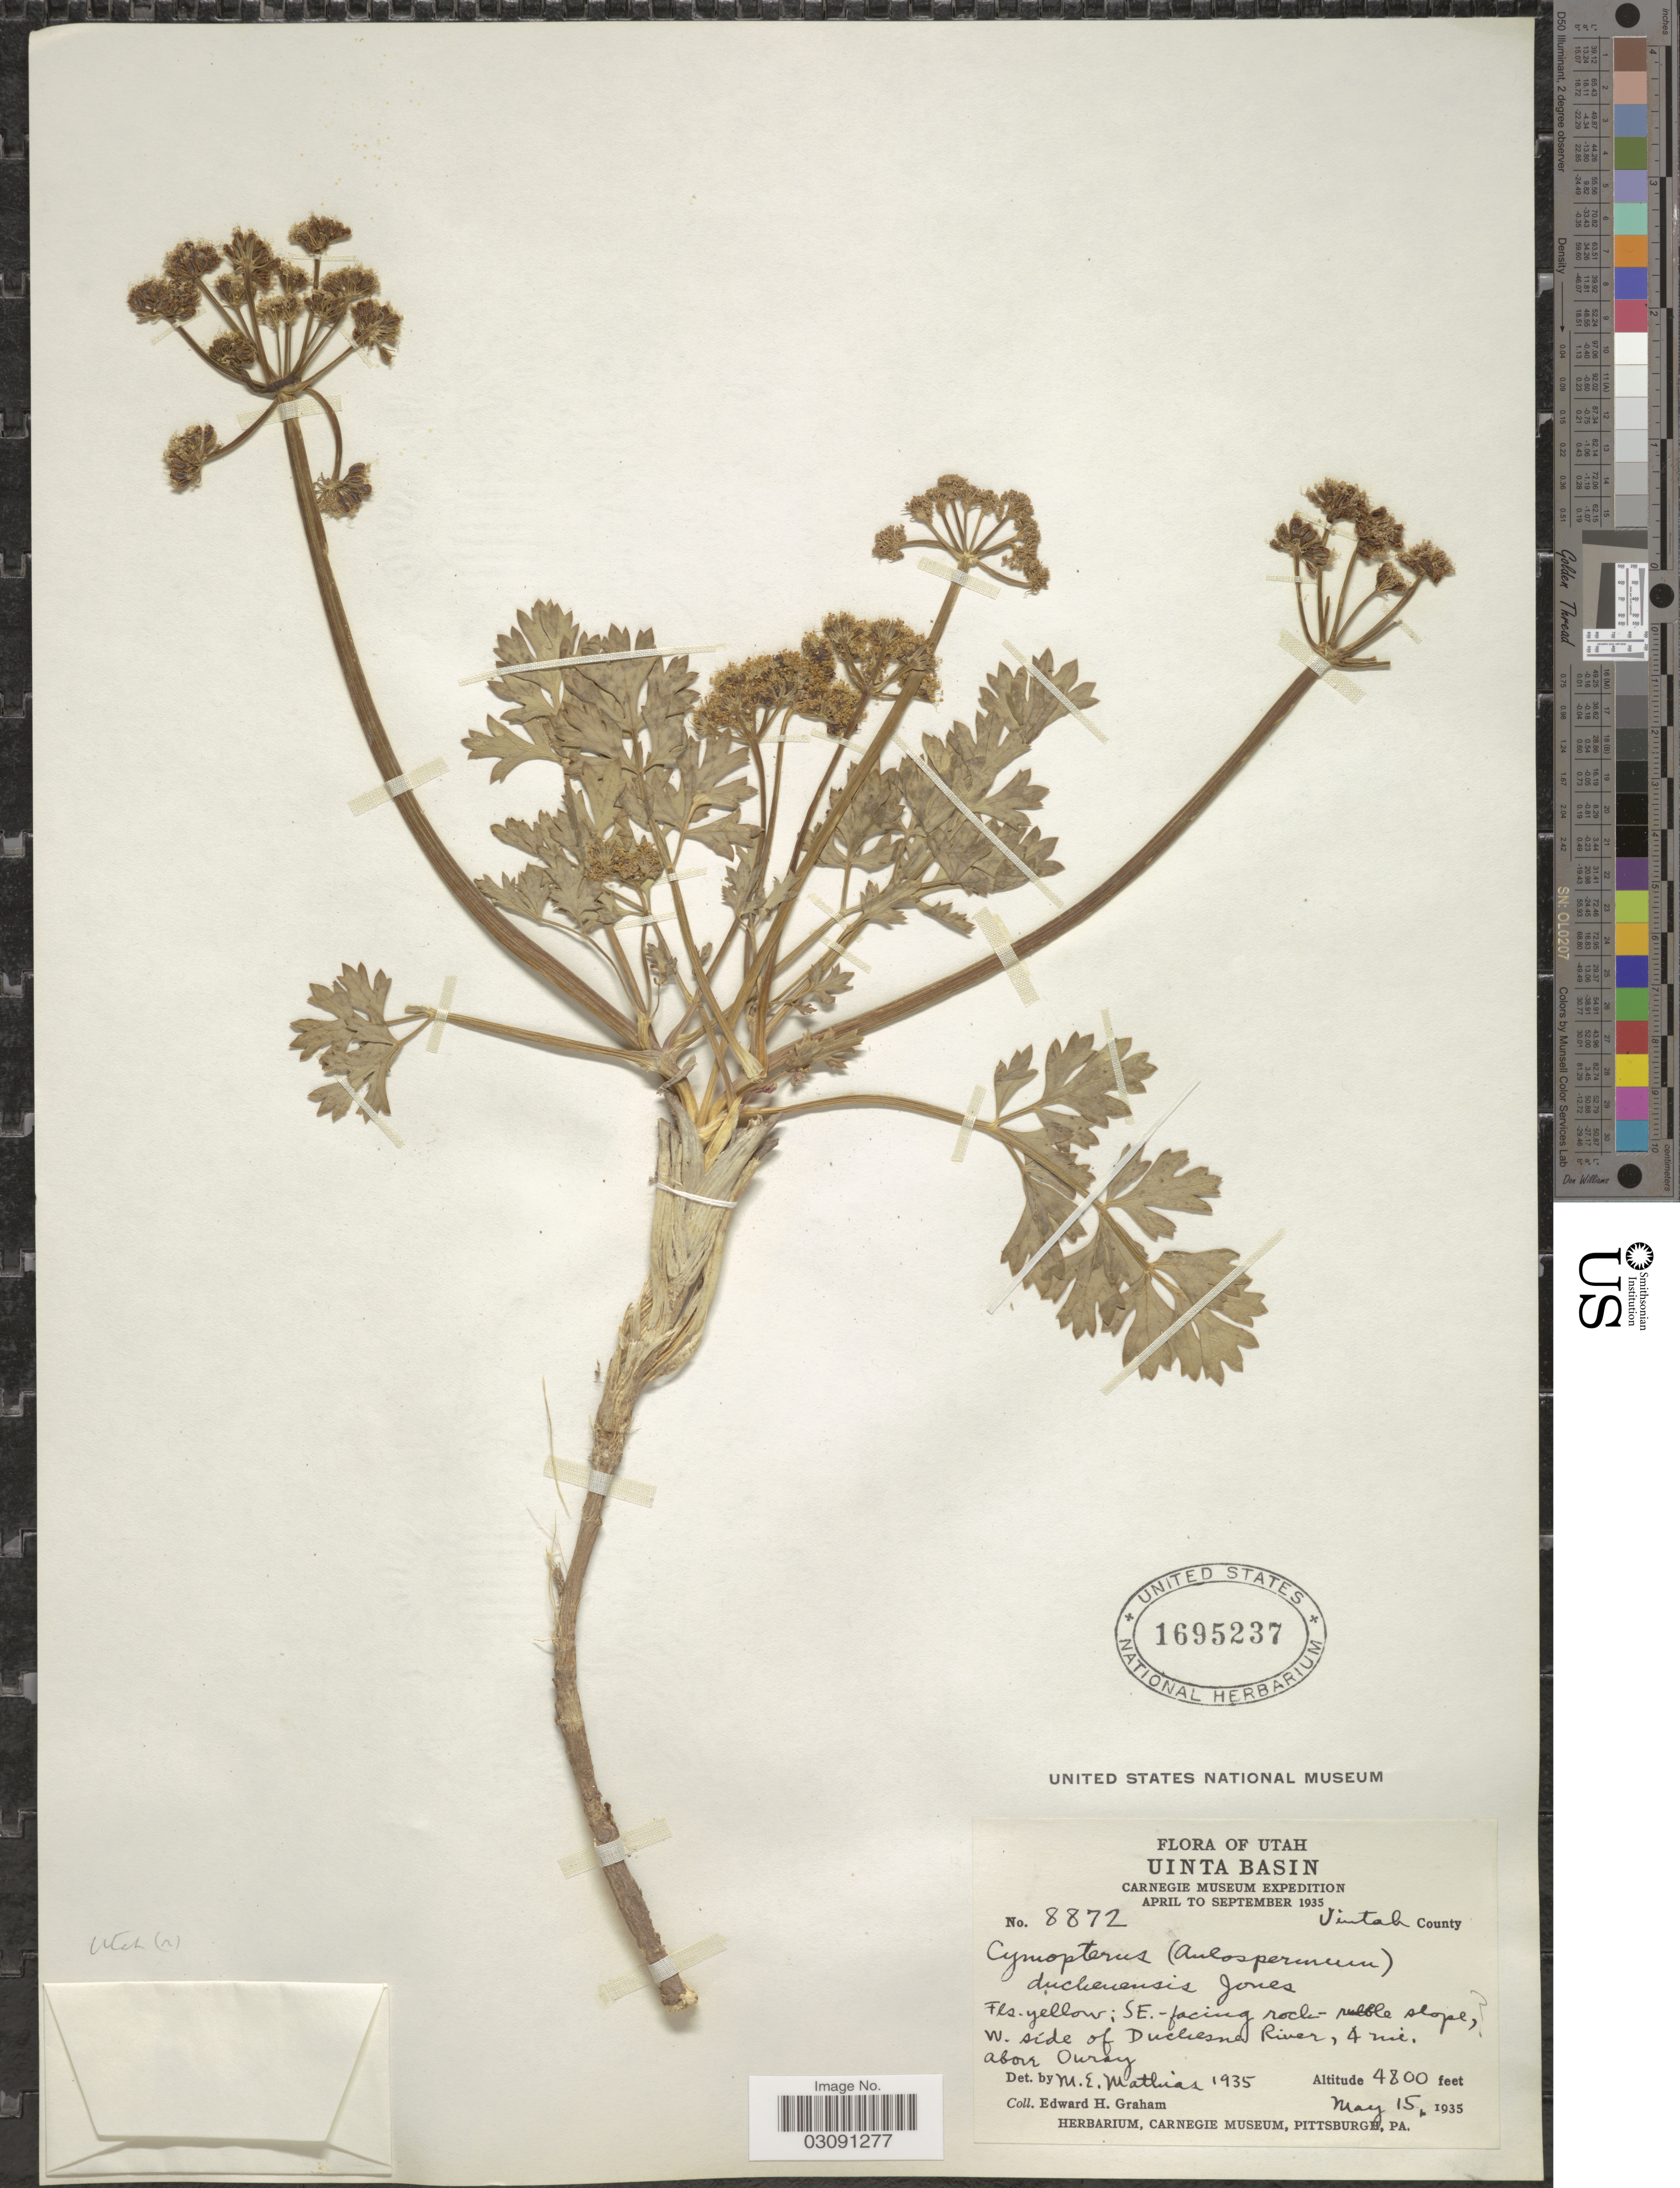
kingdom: Plantae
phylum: Tracheophyta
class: Magnoliopsida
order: Apiales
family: Apiaceae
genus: Cymopterus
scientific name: Cymopterus duchesnensis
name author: M.E. Jones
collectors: E. H. Graham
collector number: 8872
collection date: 1935-05-15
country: United States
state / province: Utah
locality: Uinta Basin. Uintah County. SE.- facing rock-rubble slope, W. side of Duchesne River, 4 mi. above Ouray.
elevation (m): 1463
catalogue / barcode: US 1695237